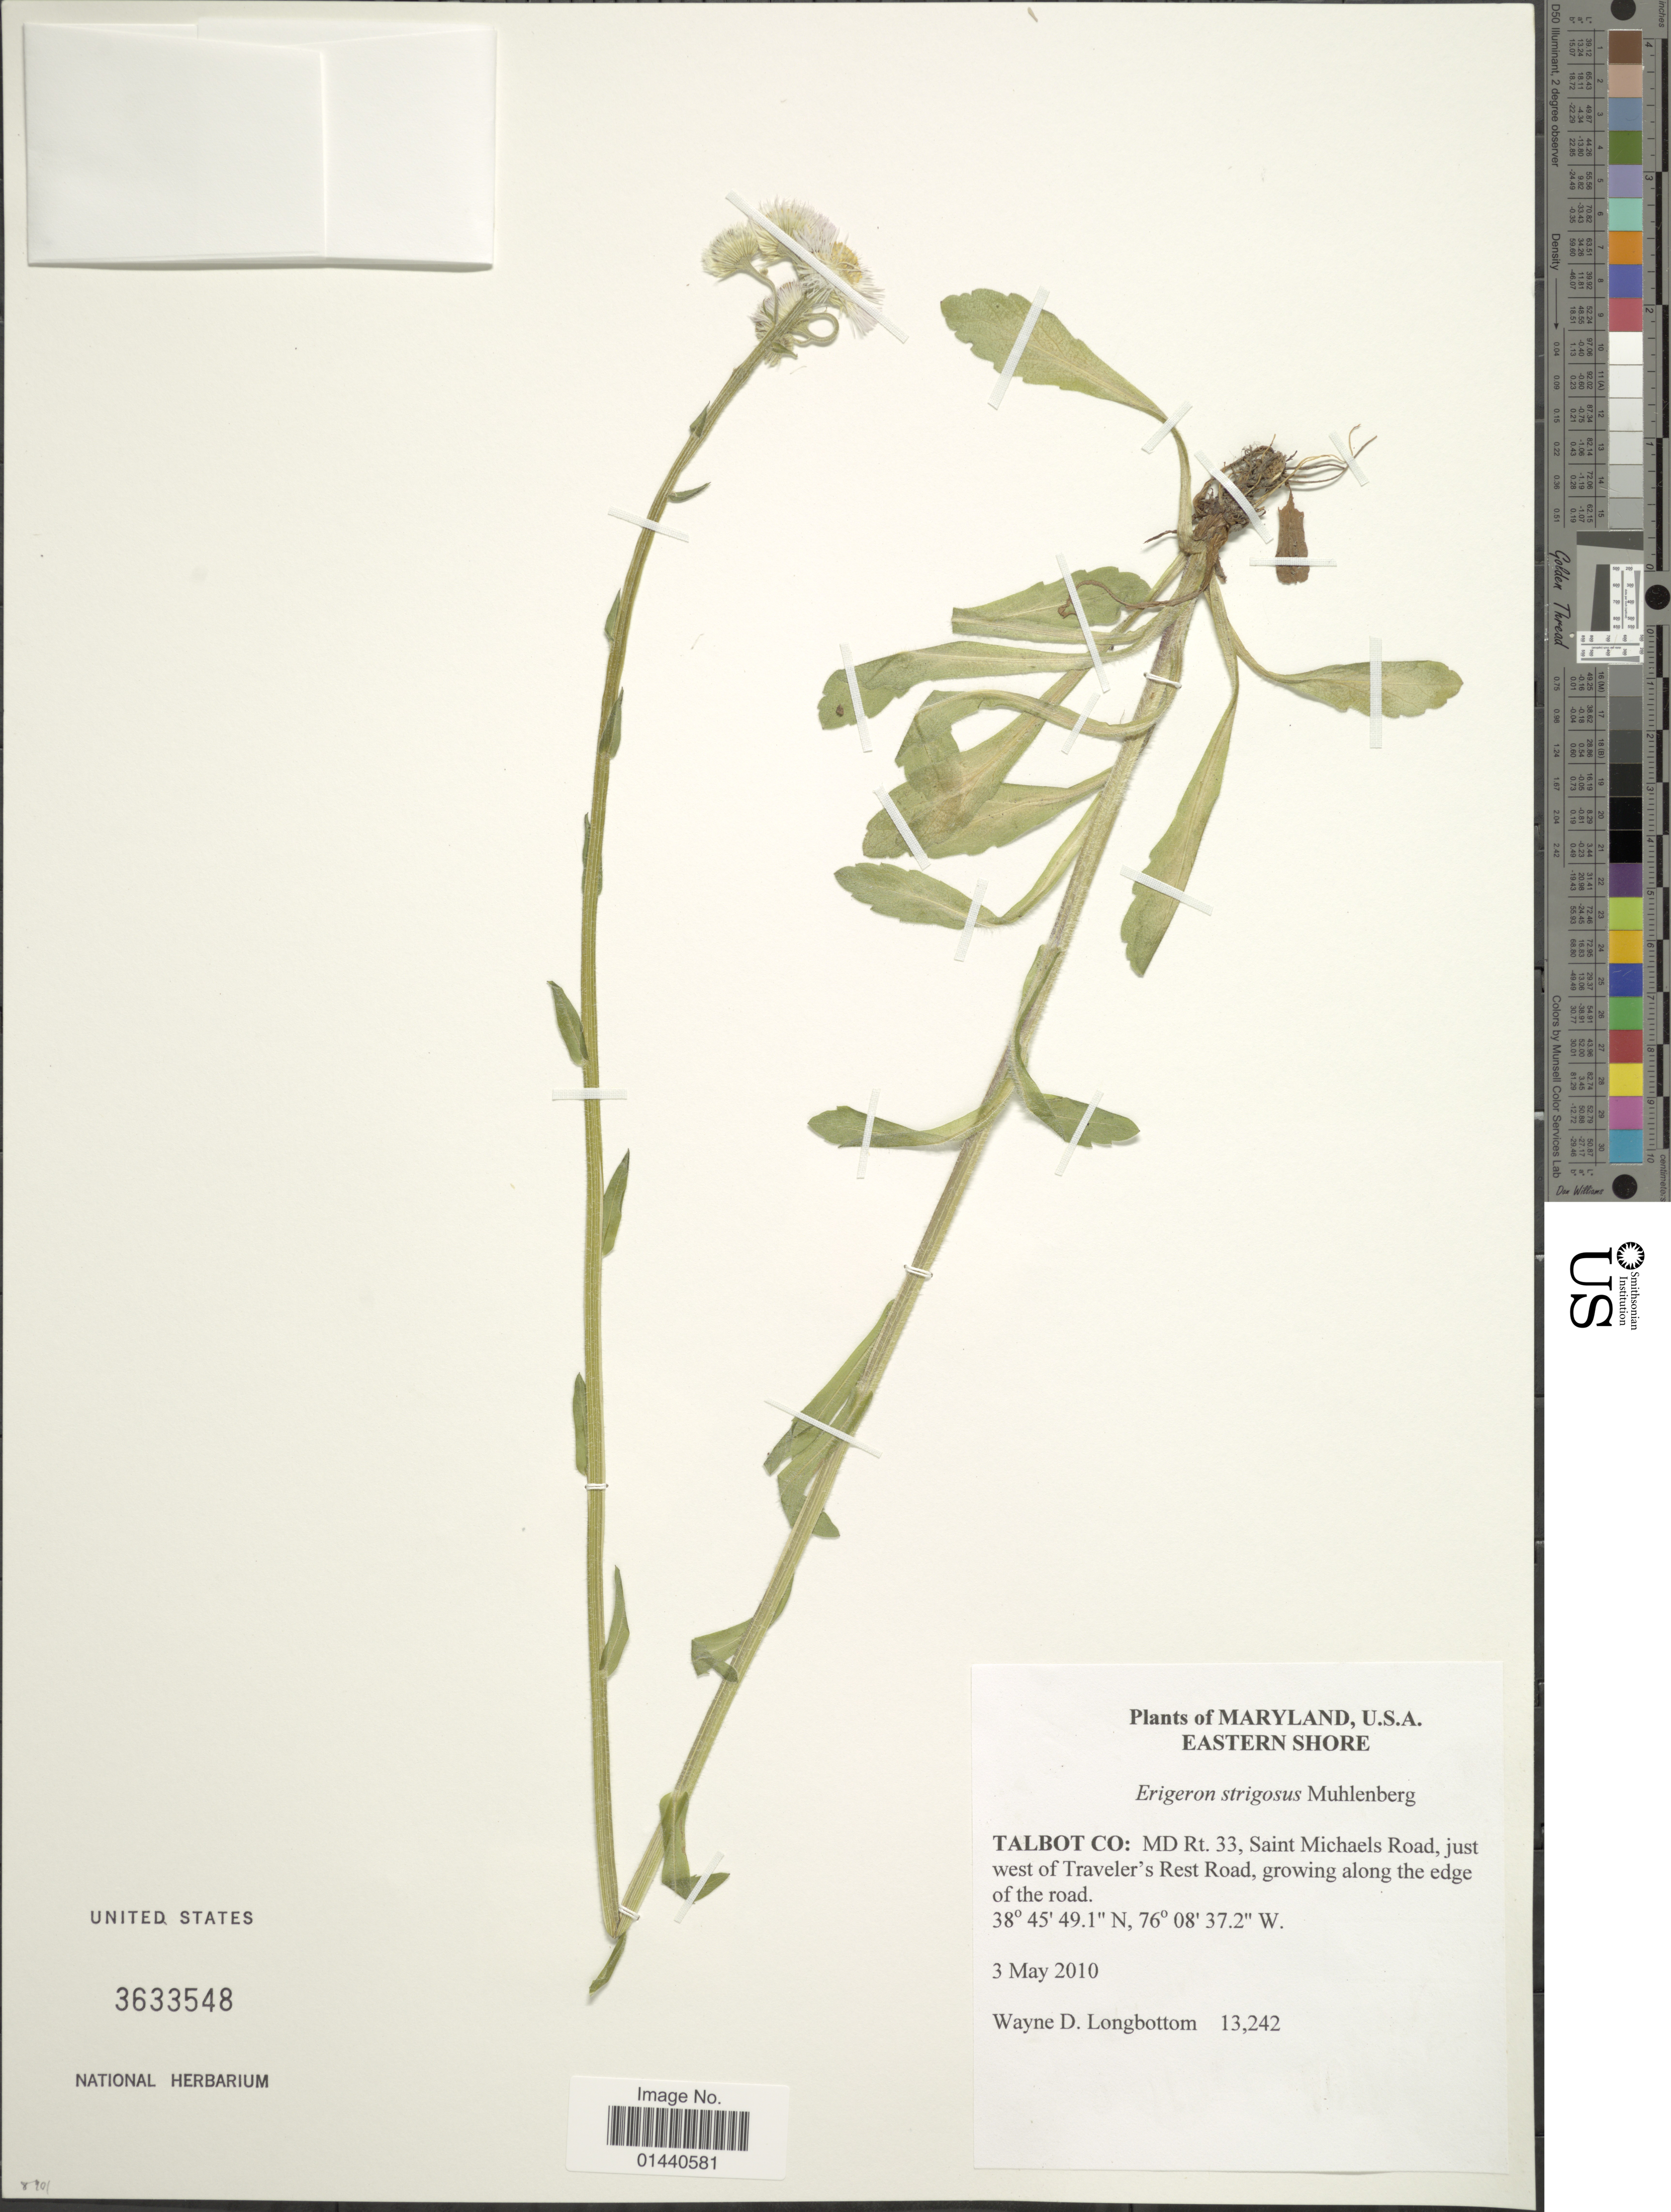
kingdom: Plantae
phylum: Tracheophyta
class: Magnoliopsida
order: Asterales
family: Asteraceae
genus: Erigeron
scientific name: Erigeron strigosus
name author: Muhl. ex Willd.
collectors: W. D. Longbottom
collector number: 13242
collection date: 2010-05-03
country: United States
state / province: Maryland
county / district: Talbot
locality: U.S.A. Eastern Shore. Talbot Co: MD Rt. 33, Saint Michaels Road, just west of Traveler's Rest Road, growing along the edge of the road.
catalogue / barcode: US 3633548